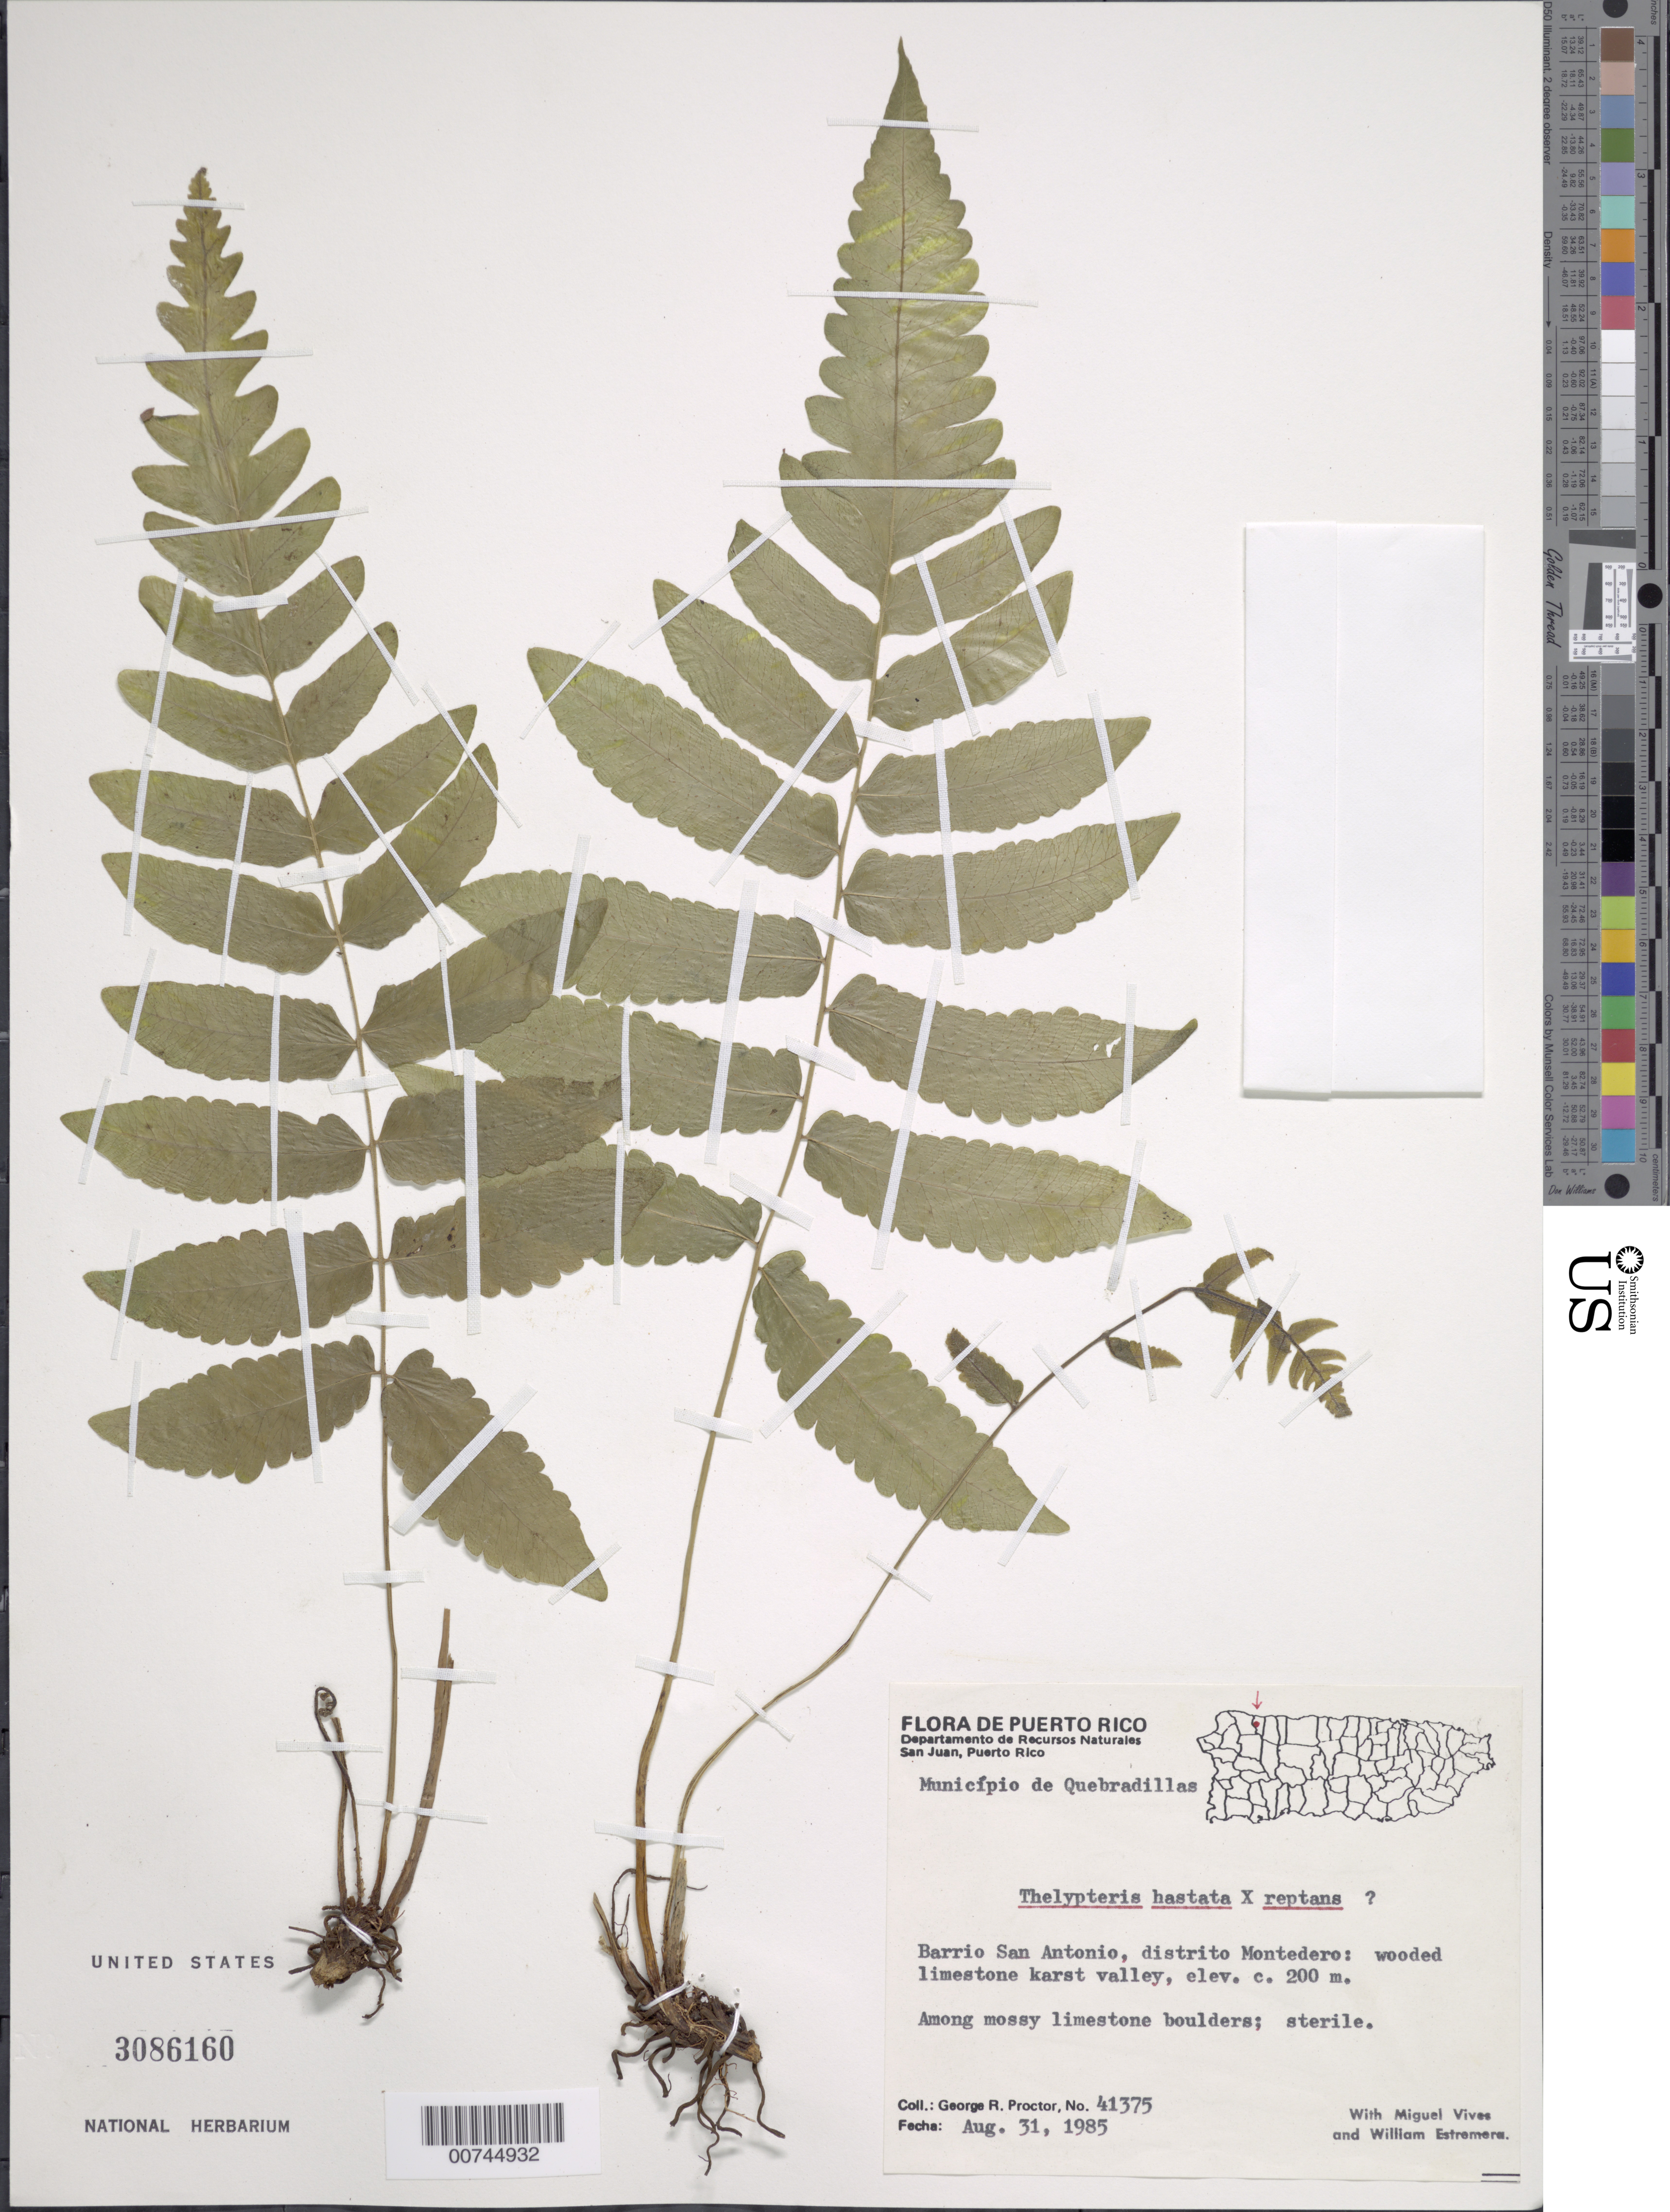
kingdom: Plantae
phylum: Tracheophyta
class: Polypodiopsida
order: Polypodiales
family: Thelypteridaceae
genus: Goniopteris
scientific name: Goniopteris hastata (Fée) comb. nov., ined 2015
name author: (Fée)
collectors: G. R. Proctor, M. Vives & W. Estremera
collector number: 41375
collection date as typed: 31 Aug 1985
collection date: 1985-08-31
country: Puerto Rico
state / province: Quebradillas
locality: Barrio San Antonio, Distrito Montedero; wooded limestone karst valley. Municipio Quebradillas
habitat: Among mossy limestone boulders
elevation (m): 200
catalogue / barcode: US 3086160